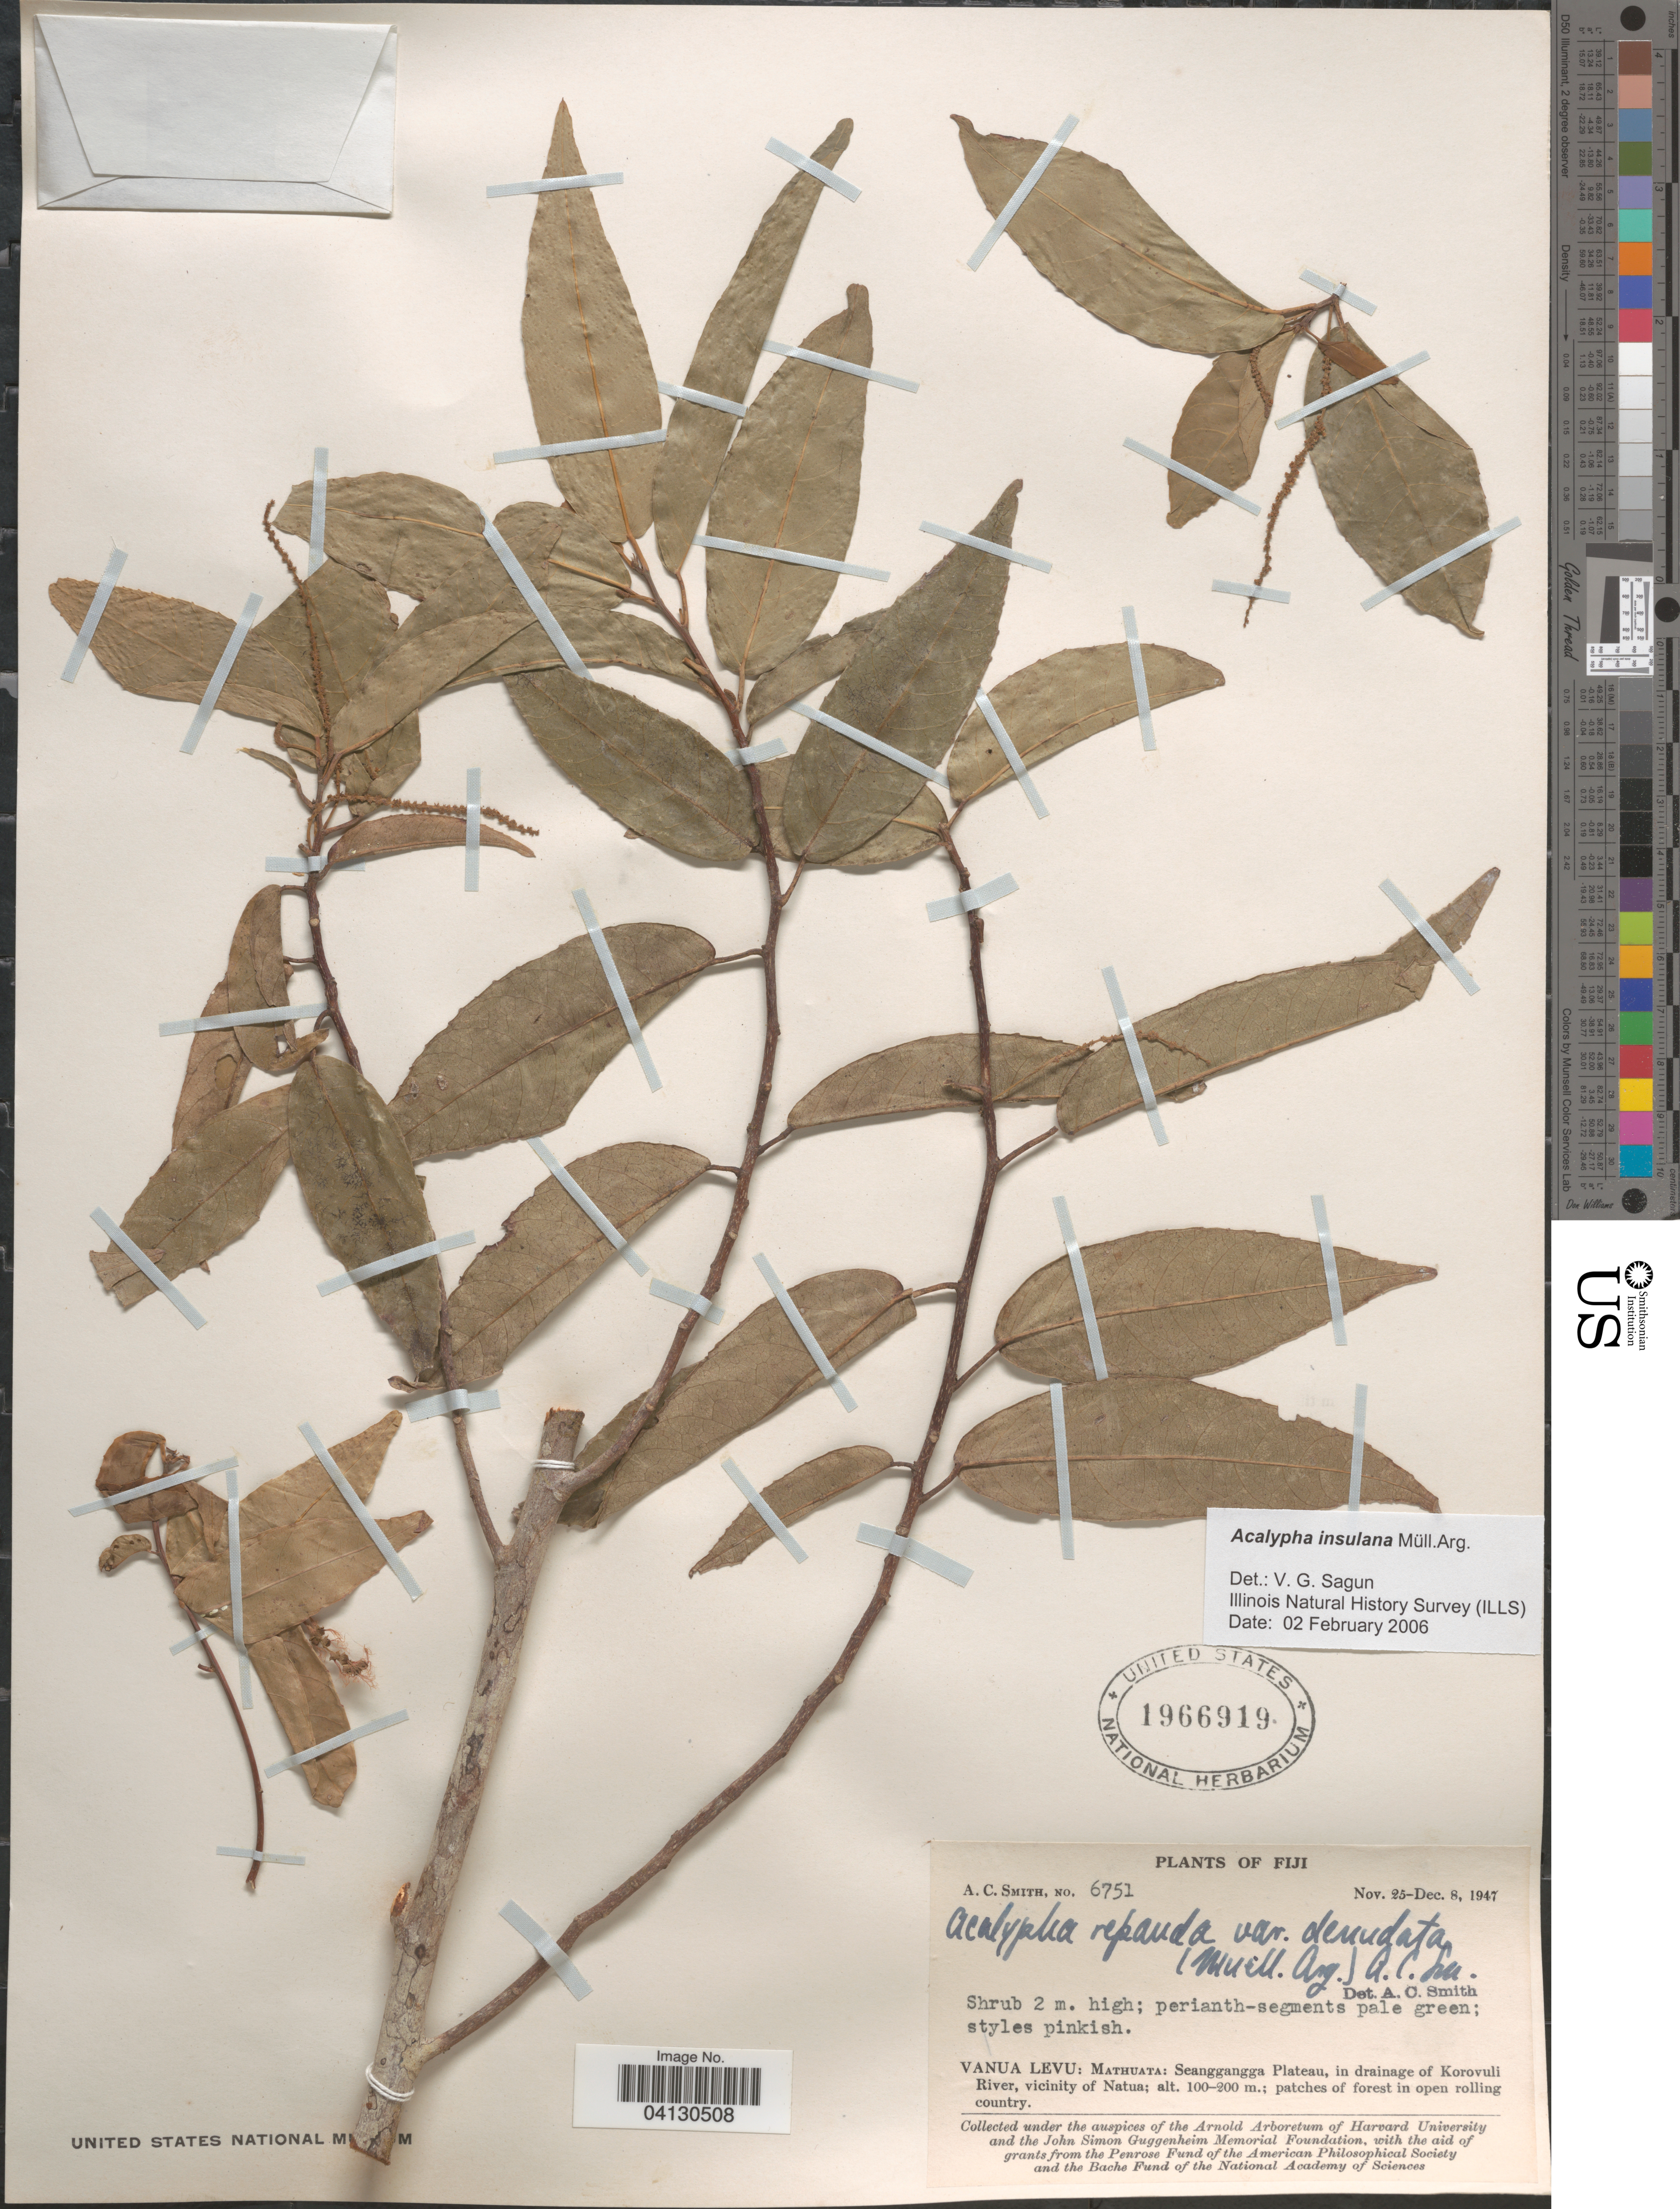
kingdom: Plantae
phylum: Tracheophyta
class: Magnoliopsida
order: Malpighiales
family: Euphorbiaceae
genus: Acalypha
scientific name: Acalypha insulana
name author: Müll. Arg.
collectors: A. C. Smith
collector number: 6751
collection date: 1947-11-25/1947-12-08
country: Fiji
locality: Vanua Levu: Mathuata: Seanggangga Plateau, in drainage of Korovuli River, vicinity of Natua.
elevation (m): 100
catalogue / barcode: US 1966919